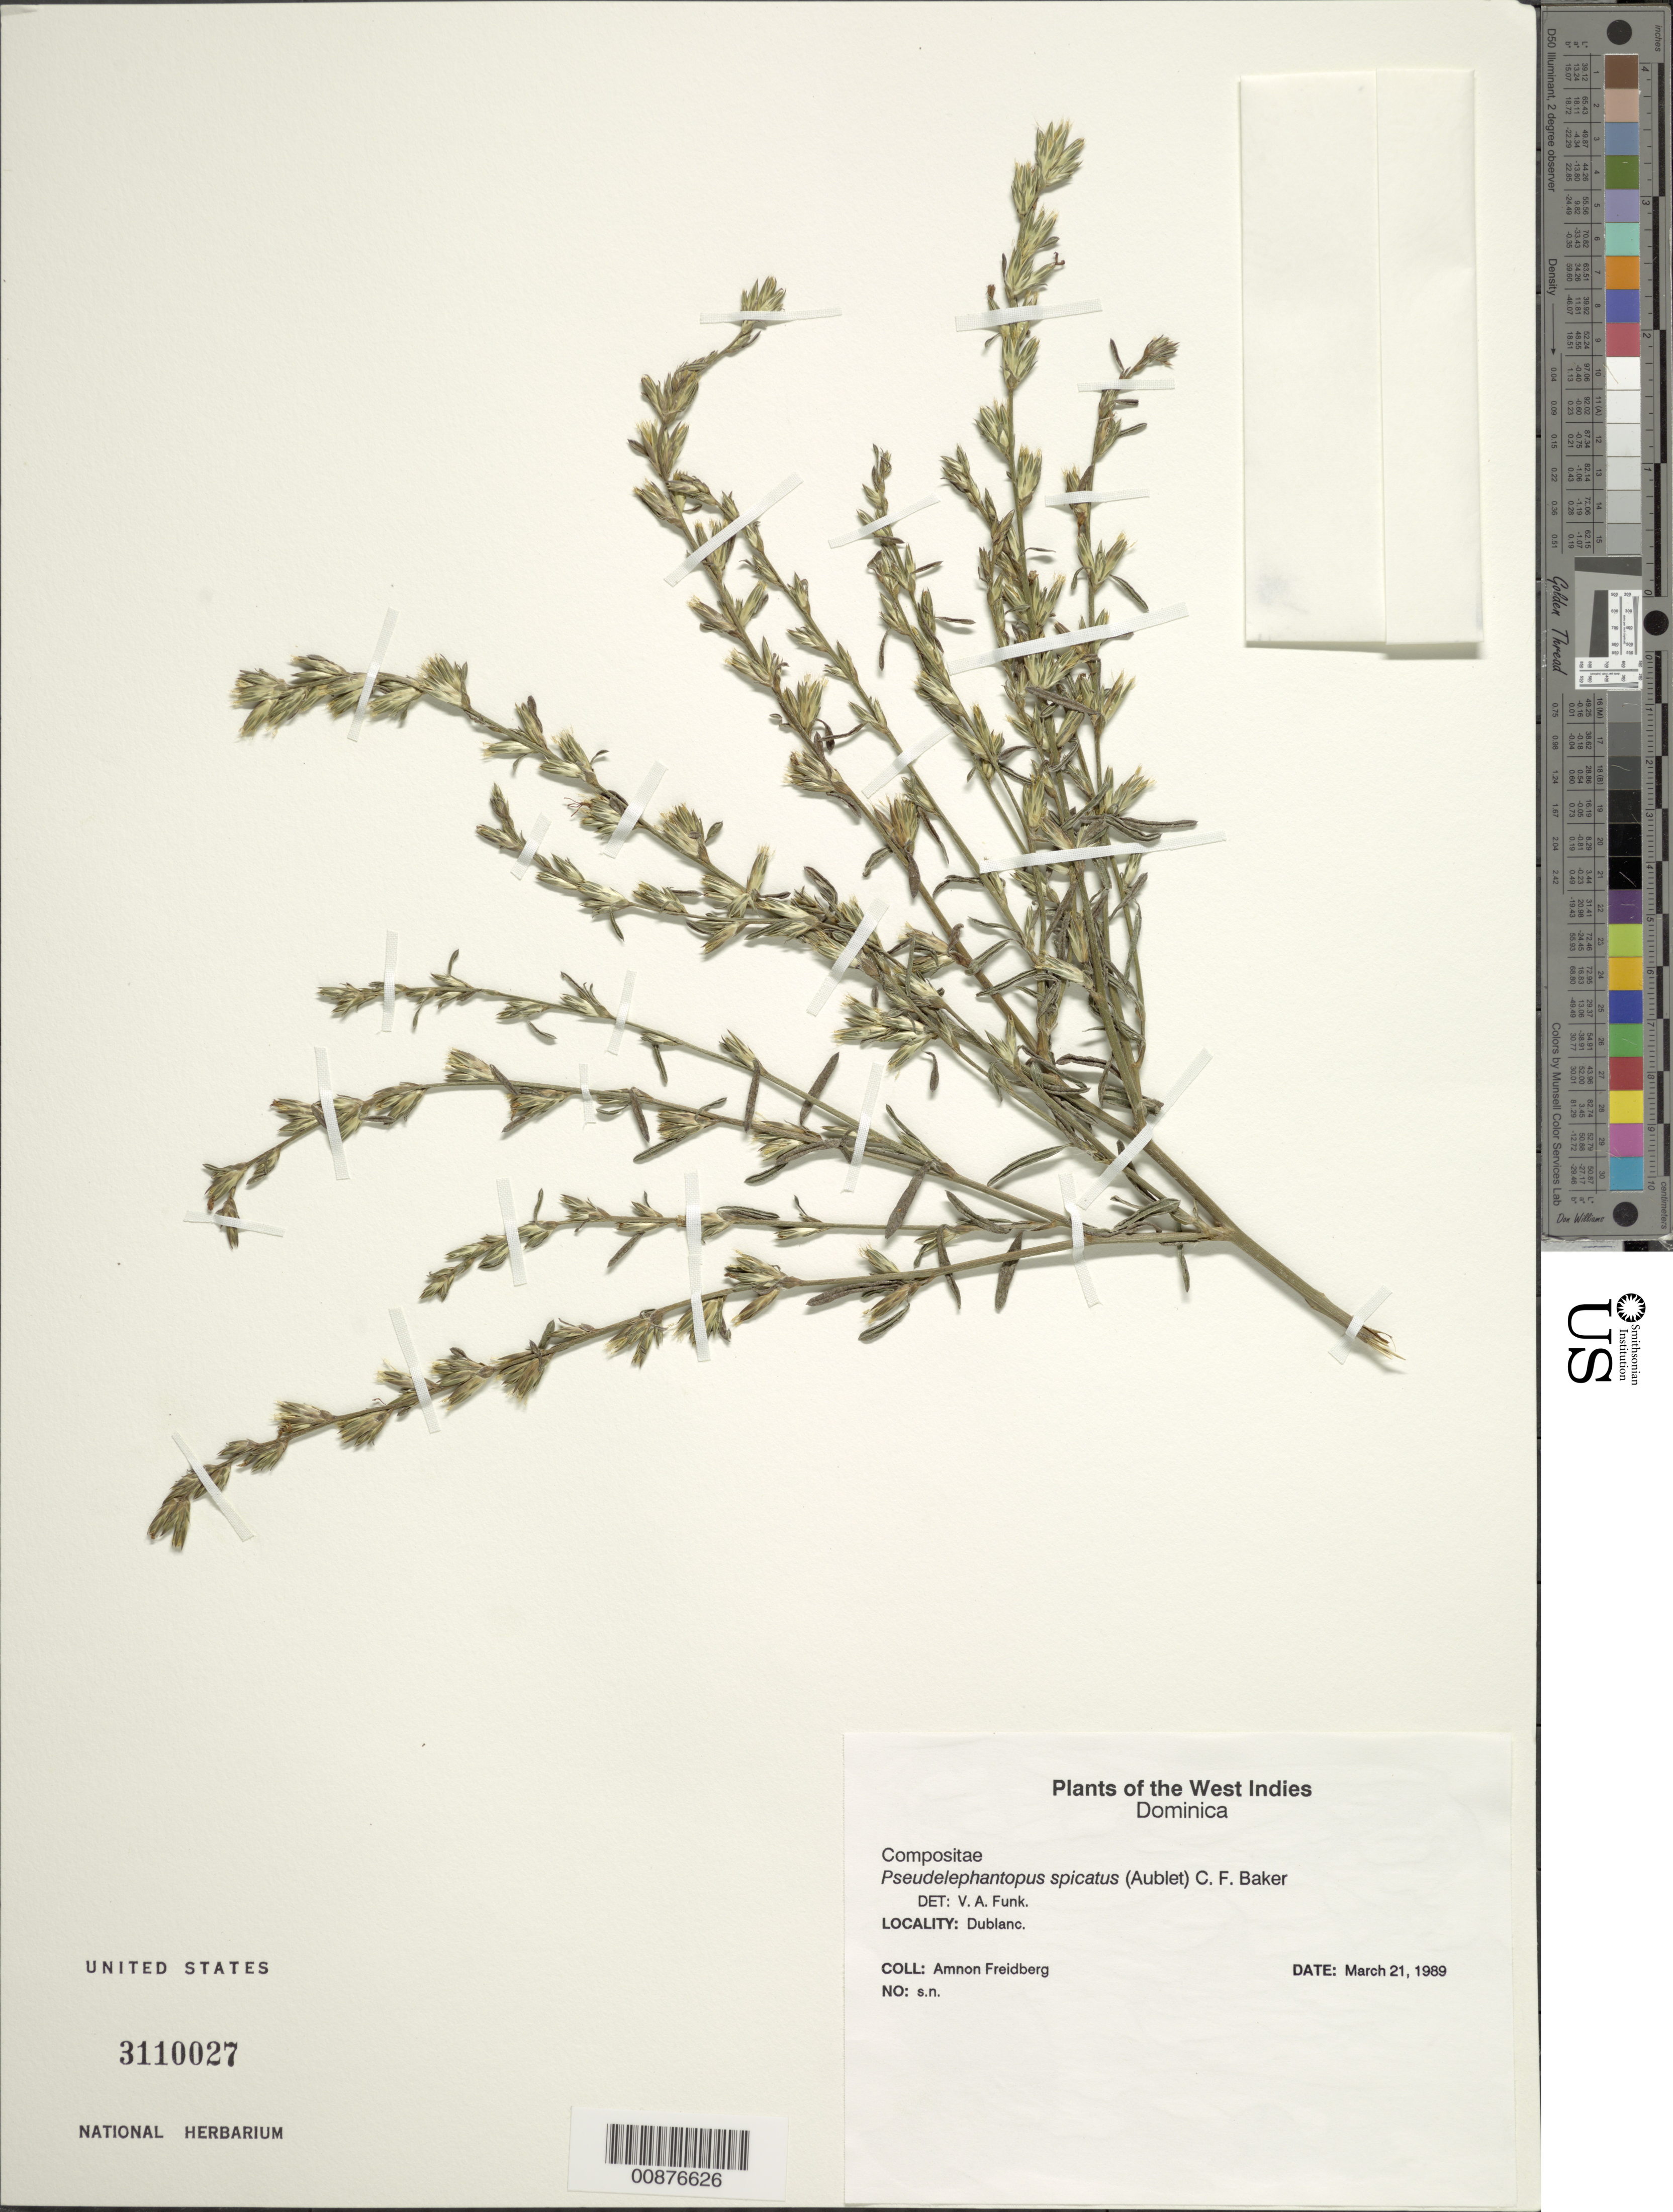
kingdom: Plantae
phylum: Tracheophyta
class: Magnoliopsida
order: Asterales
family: Asteraceae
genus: Pseudelephantopus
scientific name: Pseudelephantopus spicatus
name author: (Juss. ex Aubl.) C.F. Baker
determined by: Funk, Vicki A., (BOT), Smithsonian Institution - National Museum of Natural History (UNITED STATES)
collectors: A. Freidberg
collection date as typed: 21 Mar 1989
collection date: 1989-03-21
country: Dominica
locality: Dublanc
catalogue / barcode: US 3110027